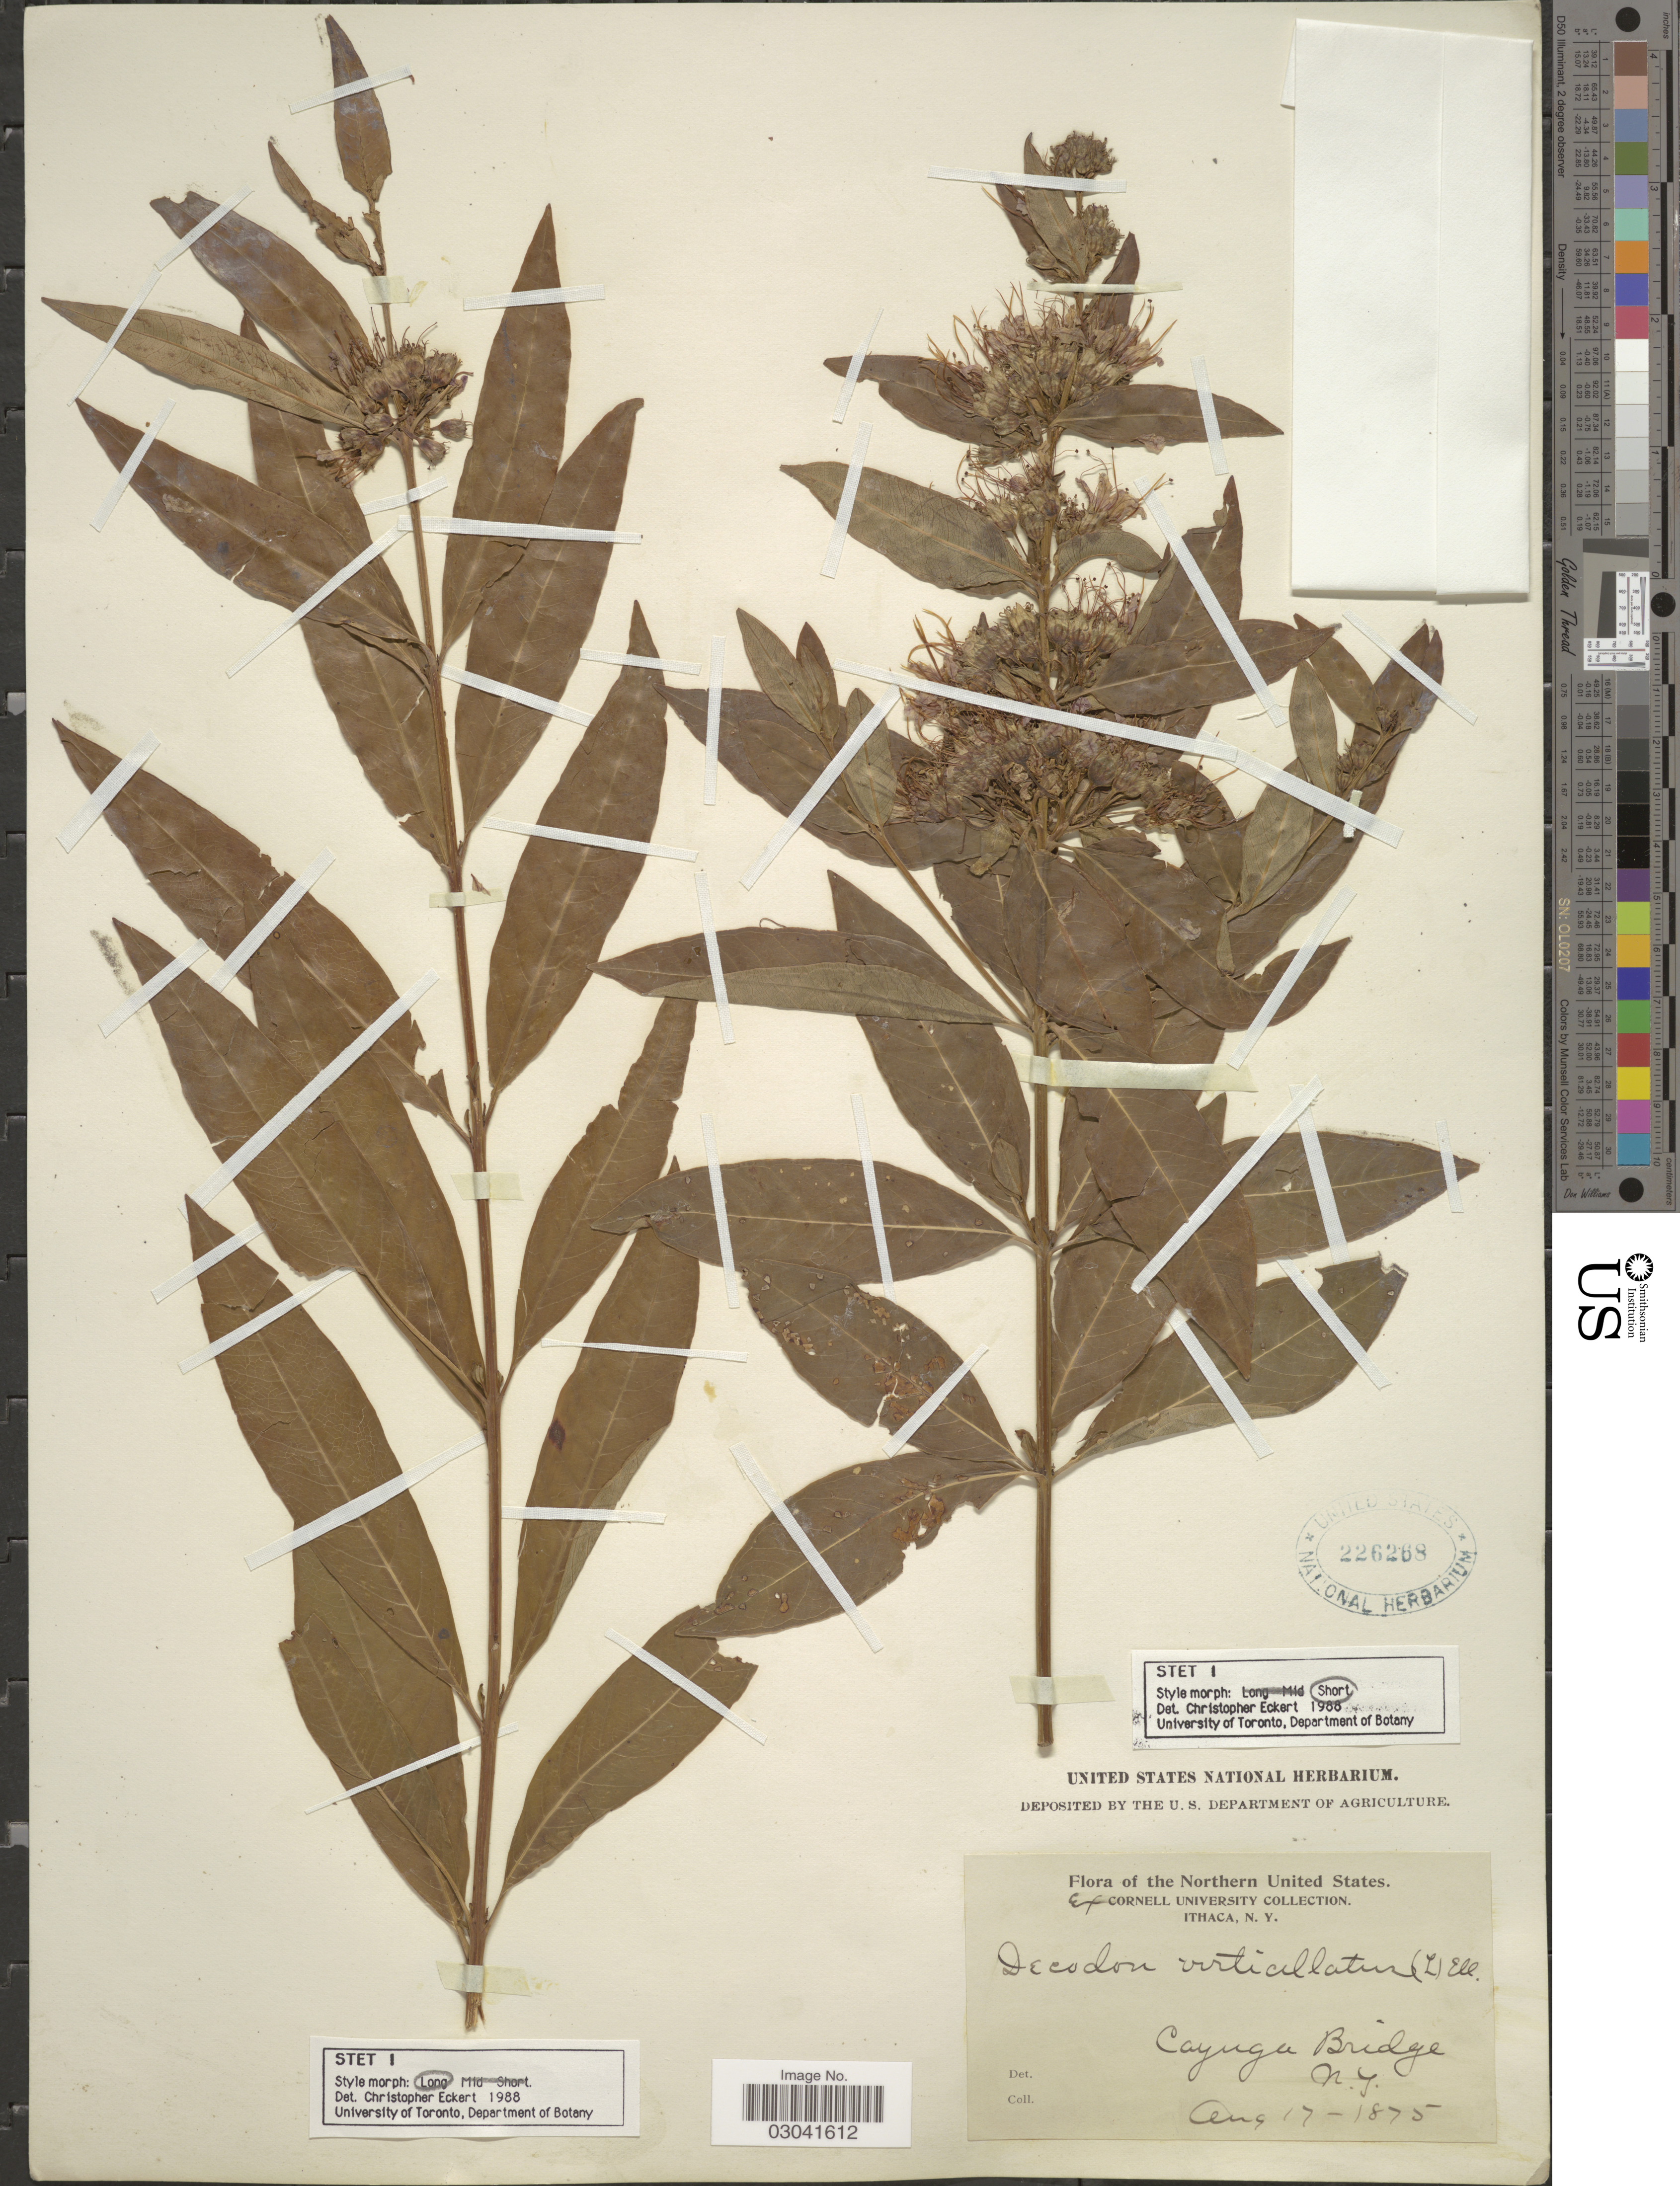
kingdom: Plantae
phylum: Tracheophyta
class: Magnoliopsida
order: Myrtales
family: Lythraceae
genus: Decodon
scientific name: Decodon verticillatus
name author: (L.) Elliott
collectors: Cornell University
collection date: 1875-08-17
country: United States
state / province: New York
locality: Cayuga Bridge.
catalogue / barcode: US 226268